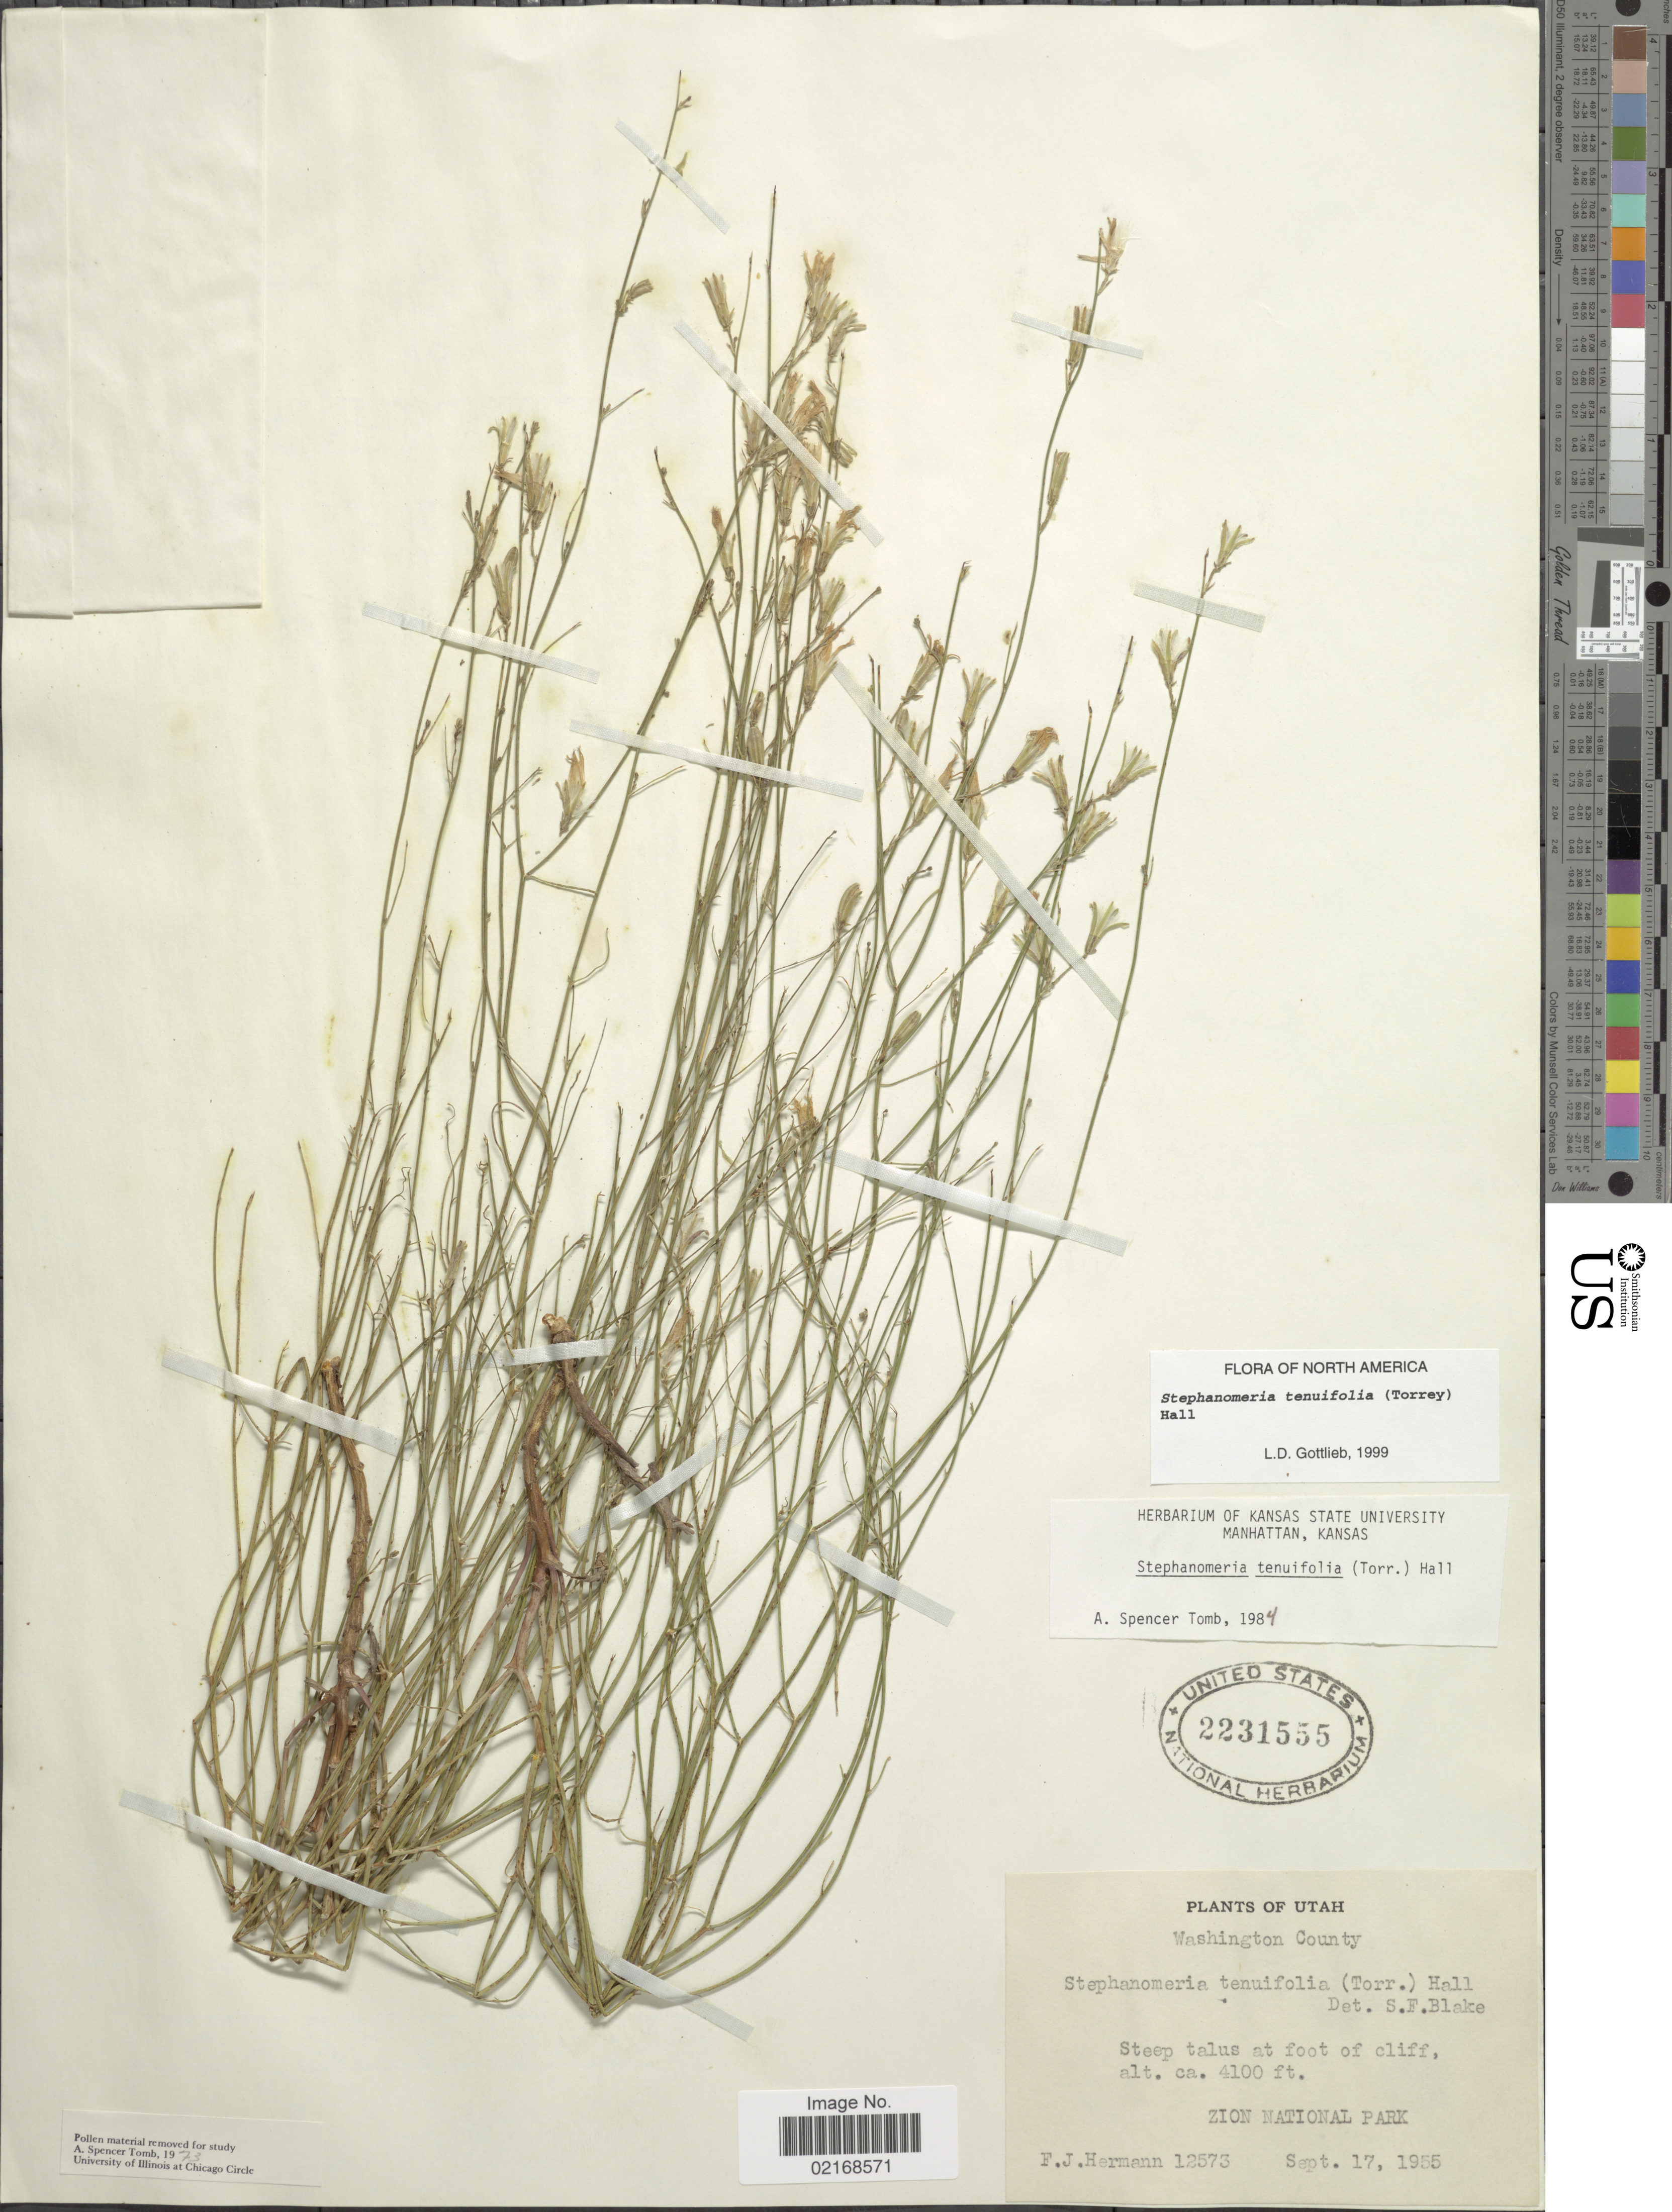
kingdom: Plantae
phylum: Tracheophyta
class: Magnoliopsida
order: Asterales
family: Asteraceae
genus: Stephanomeria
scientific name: Stephanomeria tenuifolia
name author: (Torr.) H.M. Hall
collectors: F. J. Hermann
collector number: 12573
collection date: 1955-09-17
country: United States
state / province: Utah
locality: Steep talus at foot of cliff, Zion National Park, Washington County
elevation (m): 1250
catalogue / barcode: US 2231555